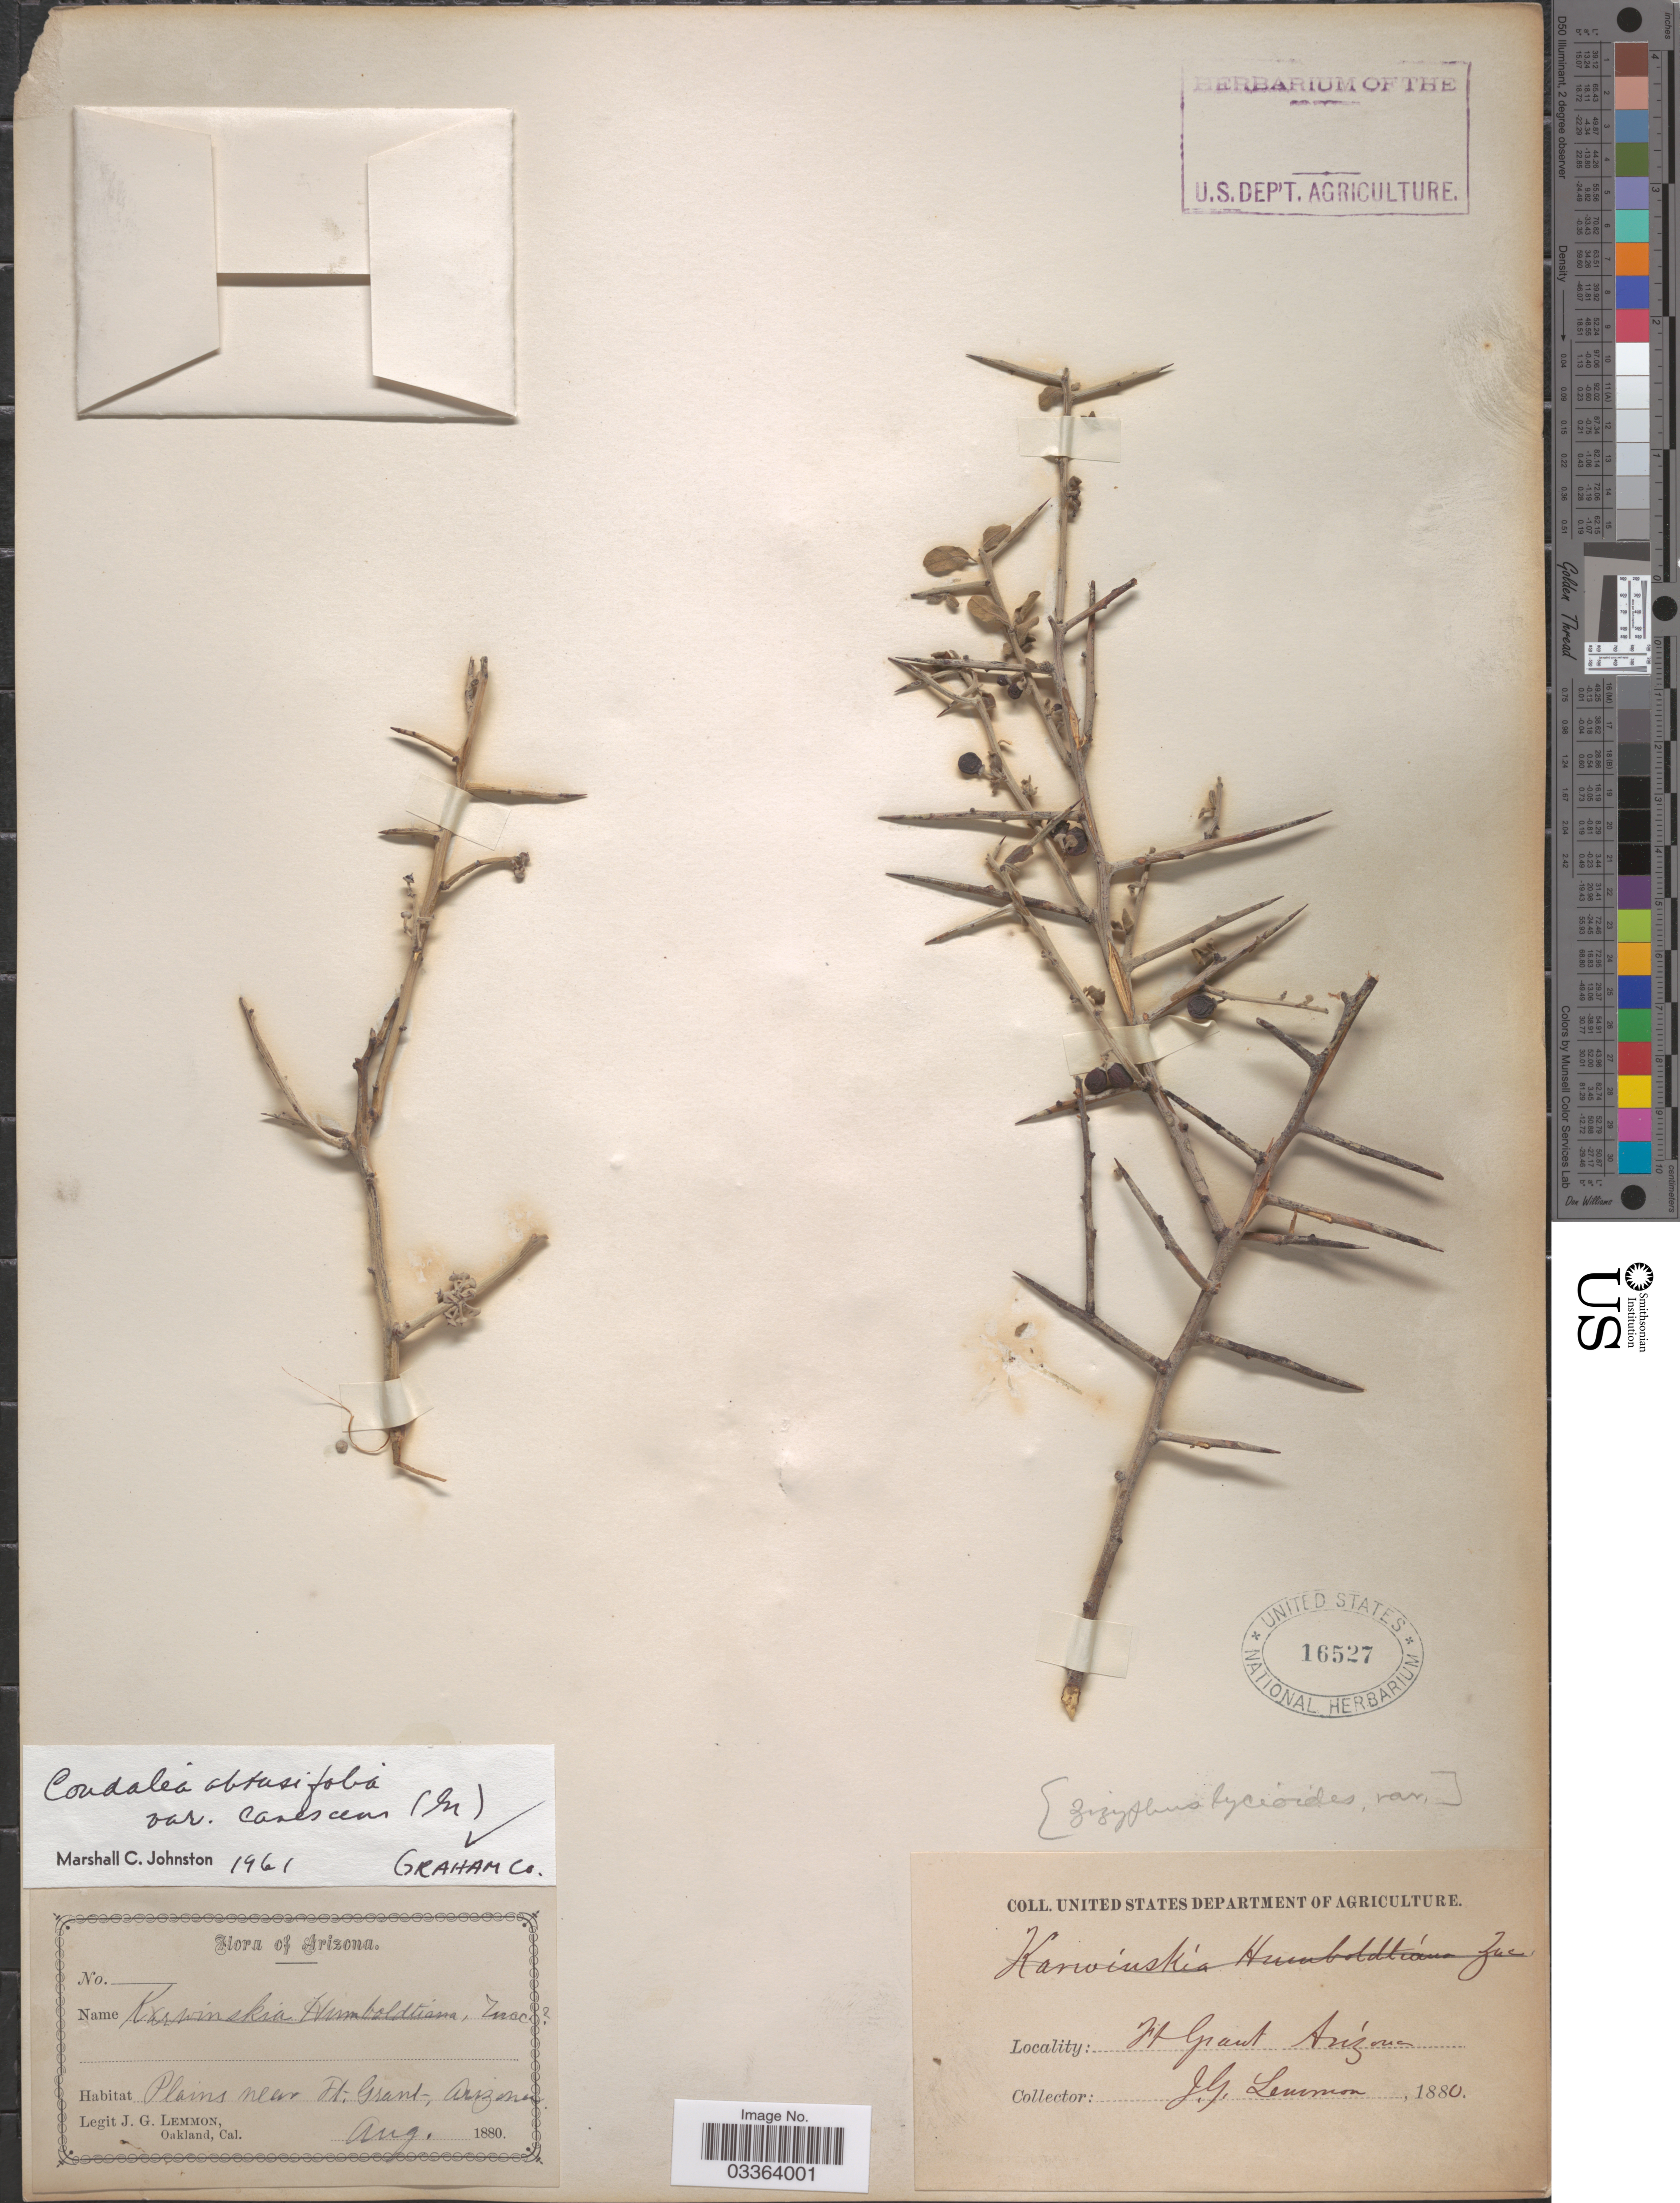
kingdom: Plantae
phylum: Tracheophyta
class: Magnoliopsida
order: Rosales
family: Rhamnaceae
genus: Sarcomphalus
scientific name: Sarcomphalus obtusifolius var. canescens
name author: (A. Gray) Hauenschild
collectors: J. Lemmon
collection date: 1880-08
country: United States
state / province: Arizona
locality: Plains near Ft. Grant.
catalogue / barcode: US 16527